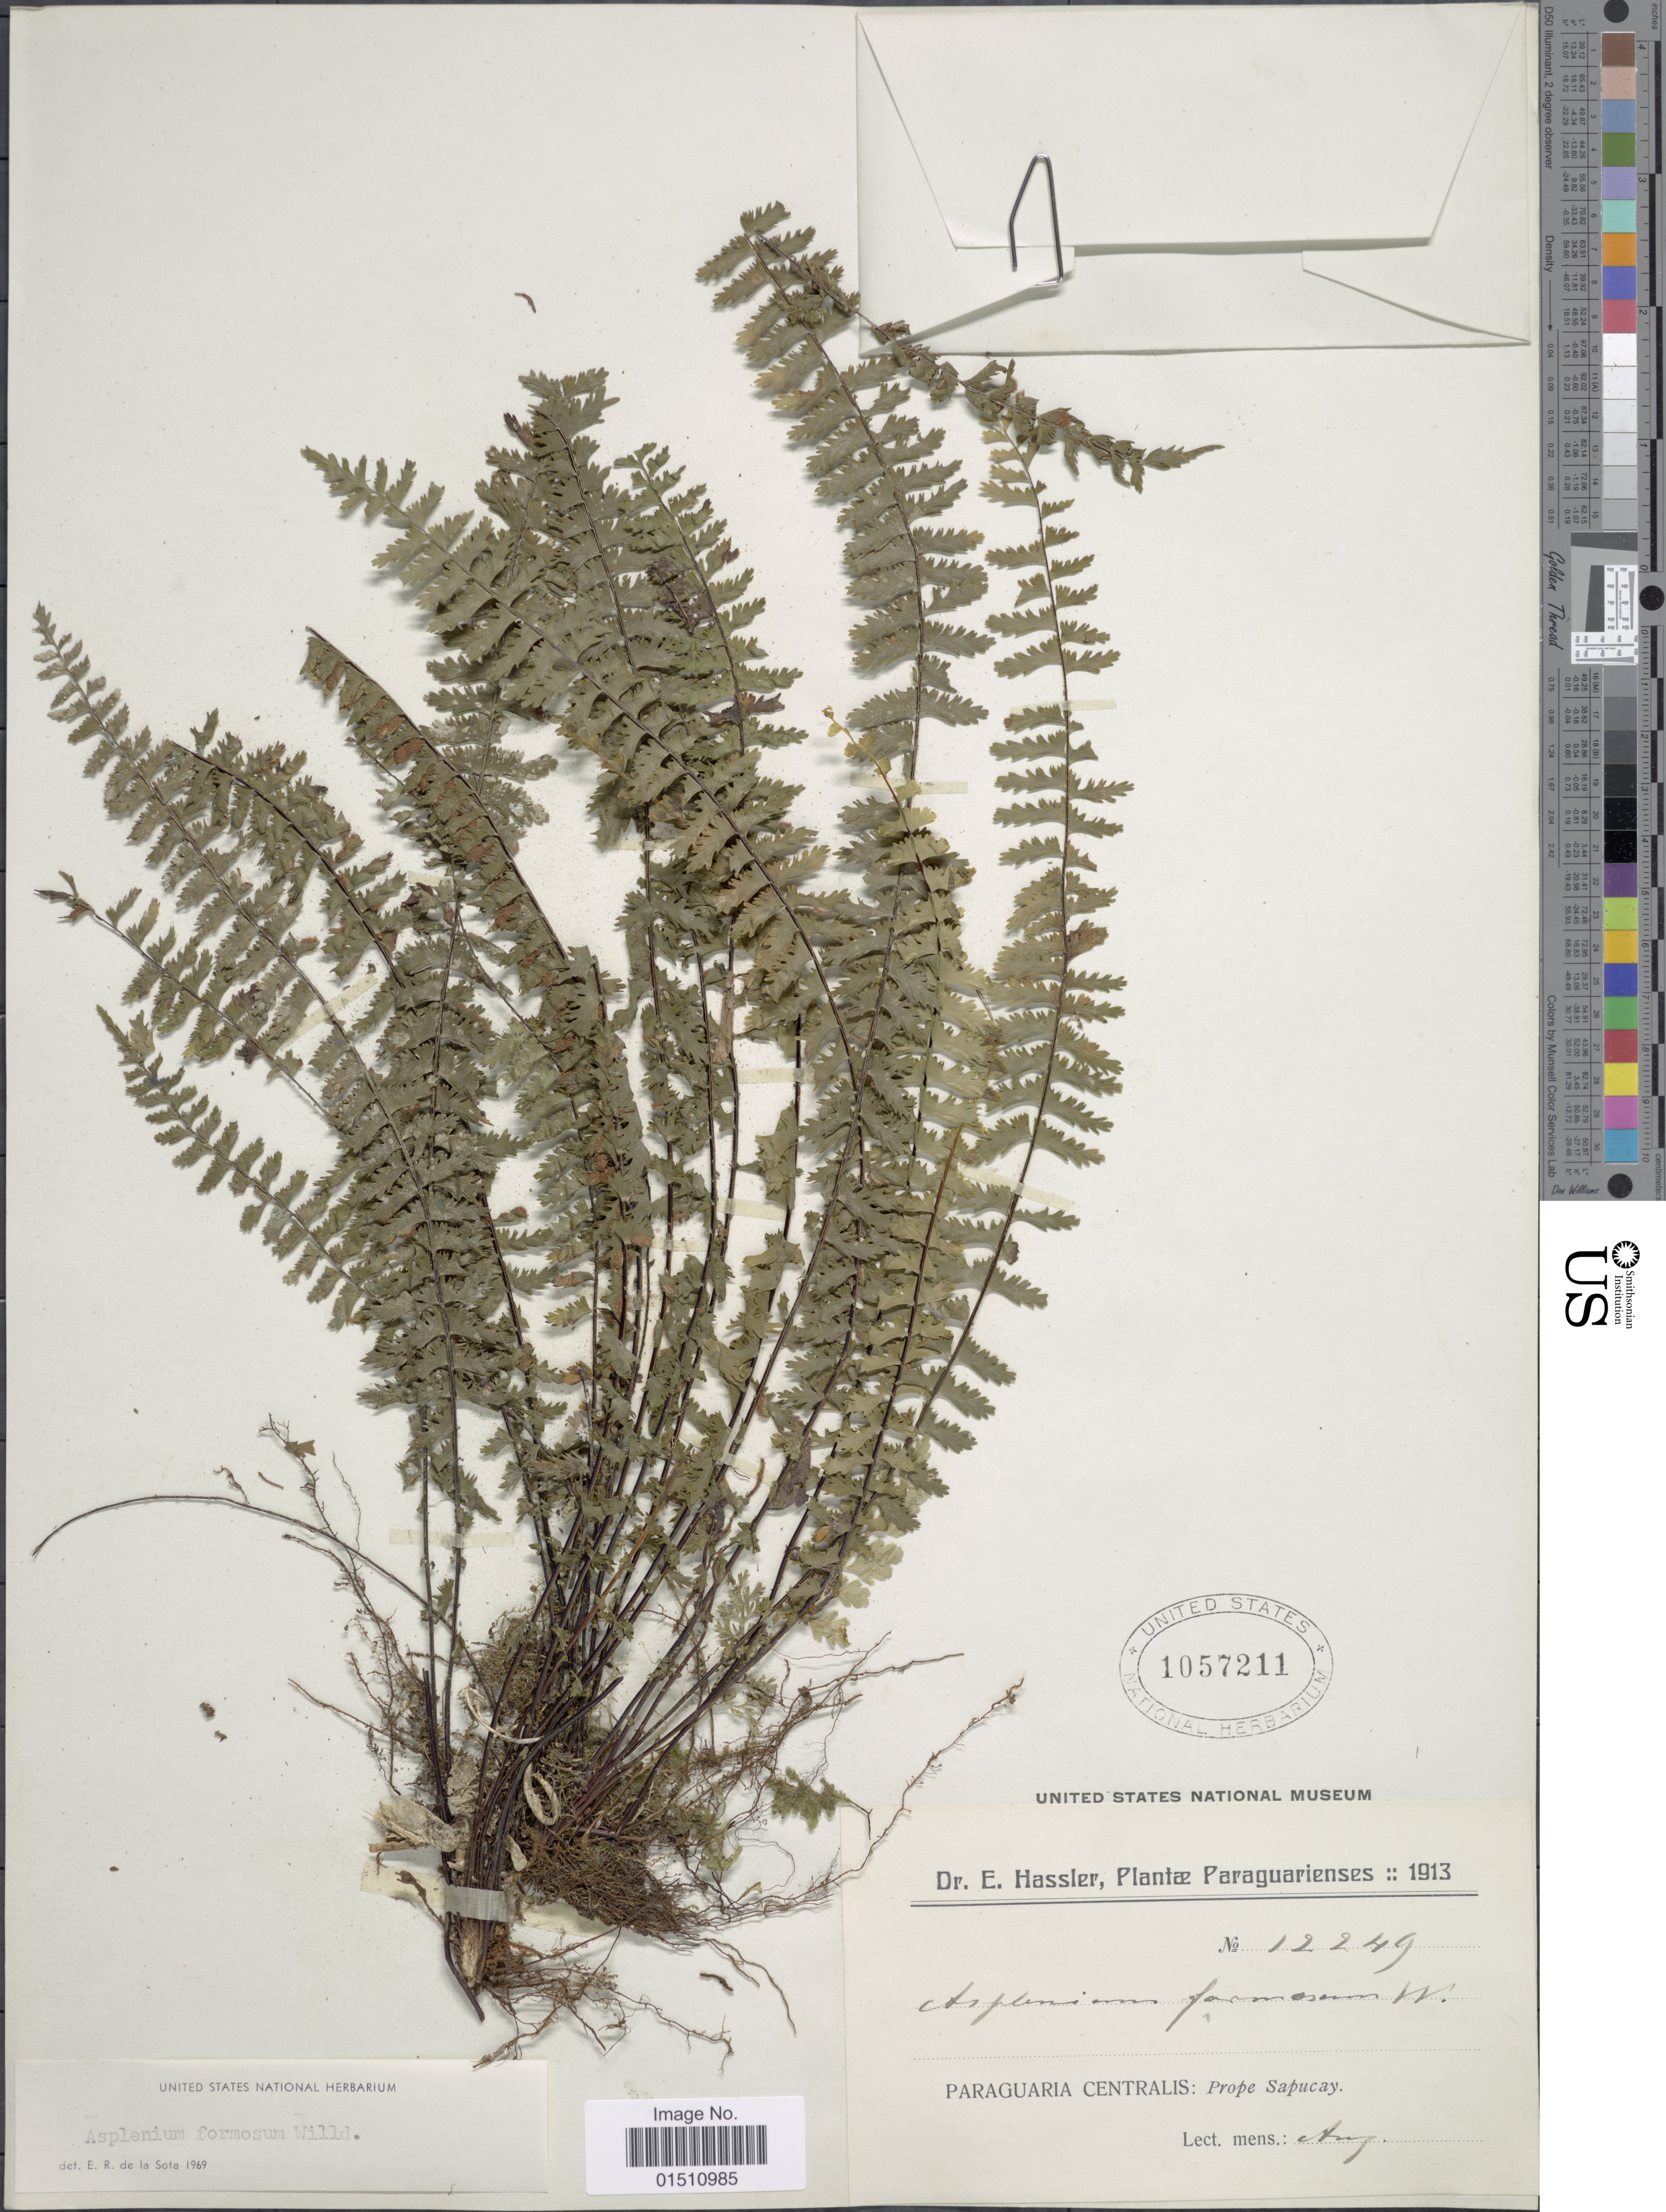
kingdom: Plantae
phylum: Tracheophyta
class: Polypodiopsida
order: Polypodiales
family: Aspleniaceae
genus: Asplenium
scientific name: Asplenium formosum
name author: Willd.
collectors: E. Hassler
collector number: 12249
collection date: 1913-08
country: Paraguay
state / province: Central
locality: Paraguarienses, Paraguaria Centralis: Prope Sapucay.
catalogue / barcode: US 1057211